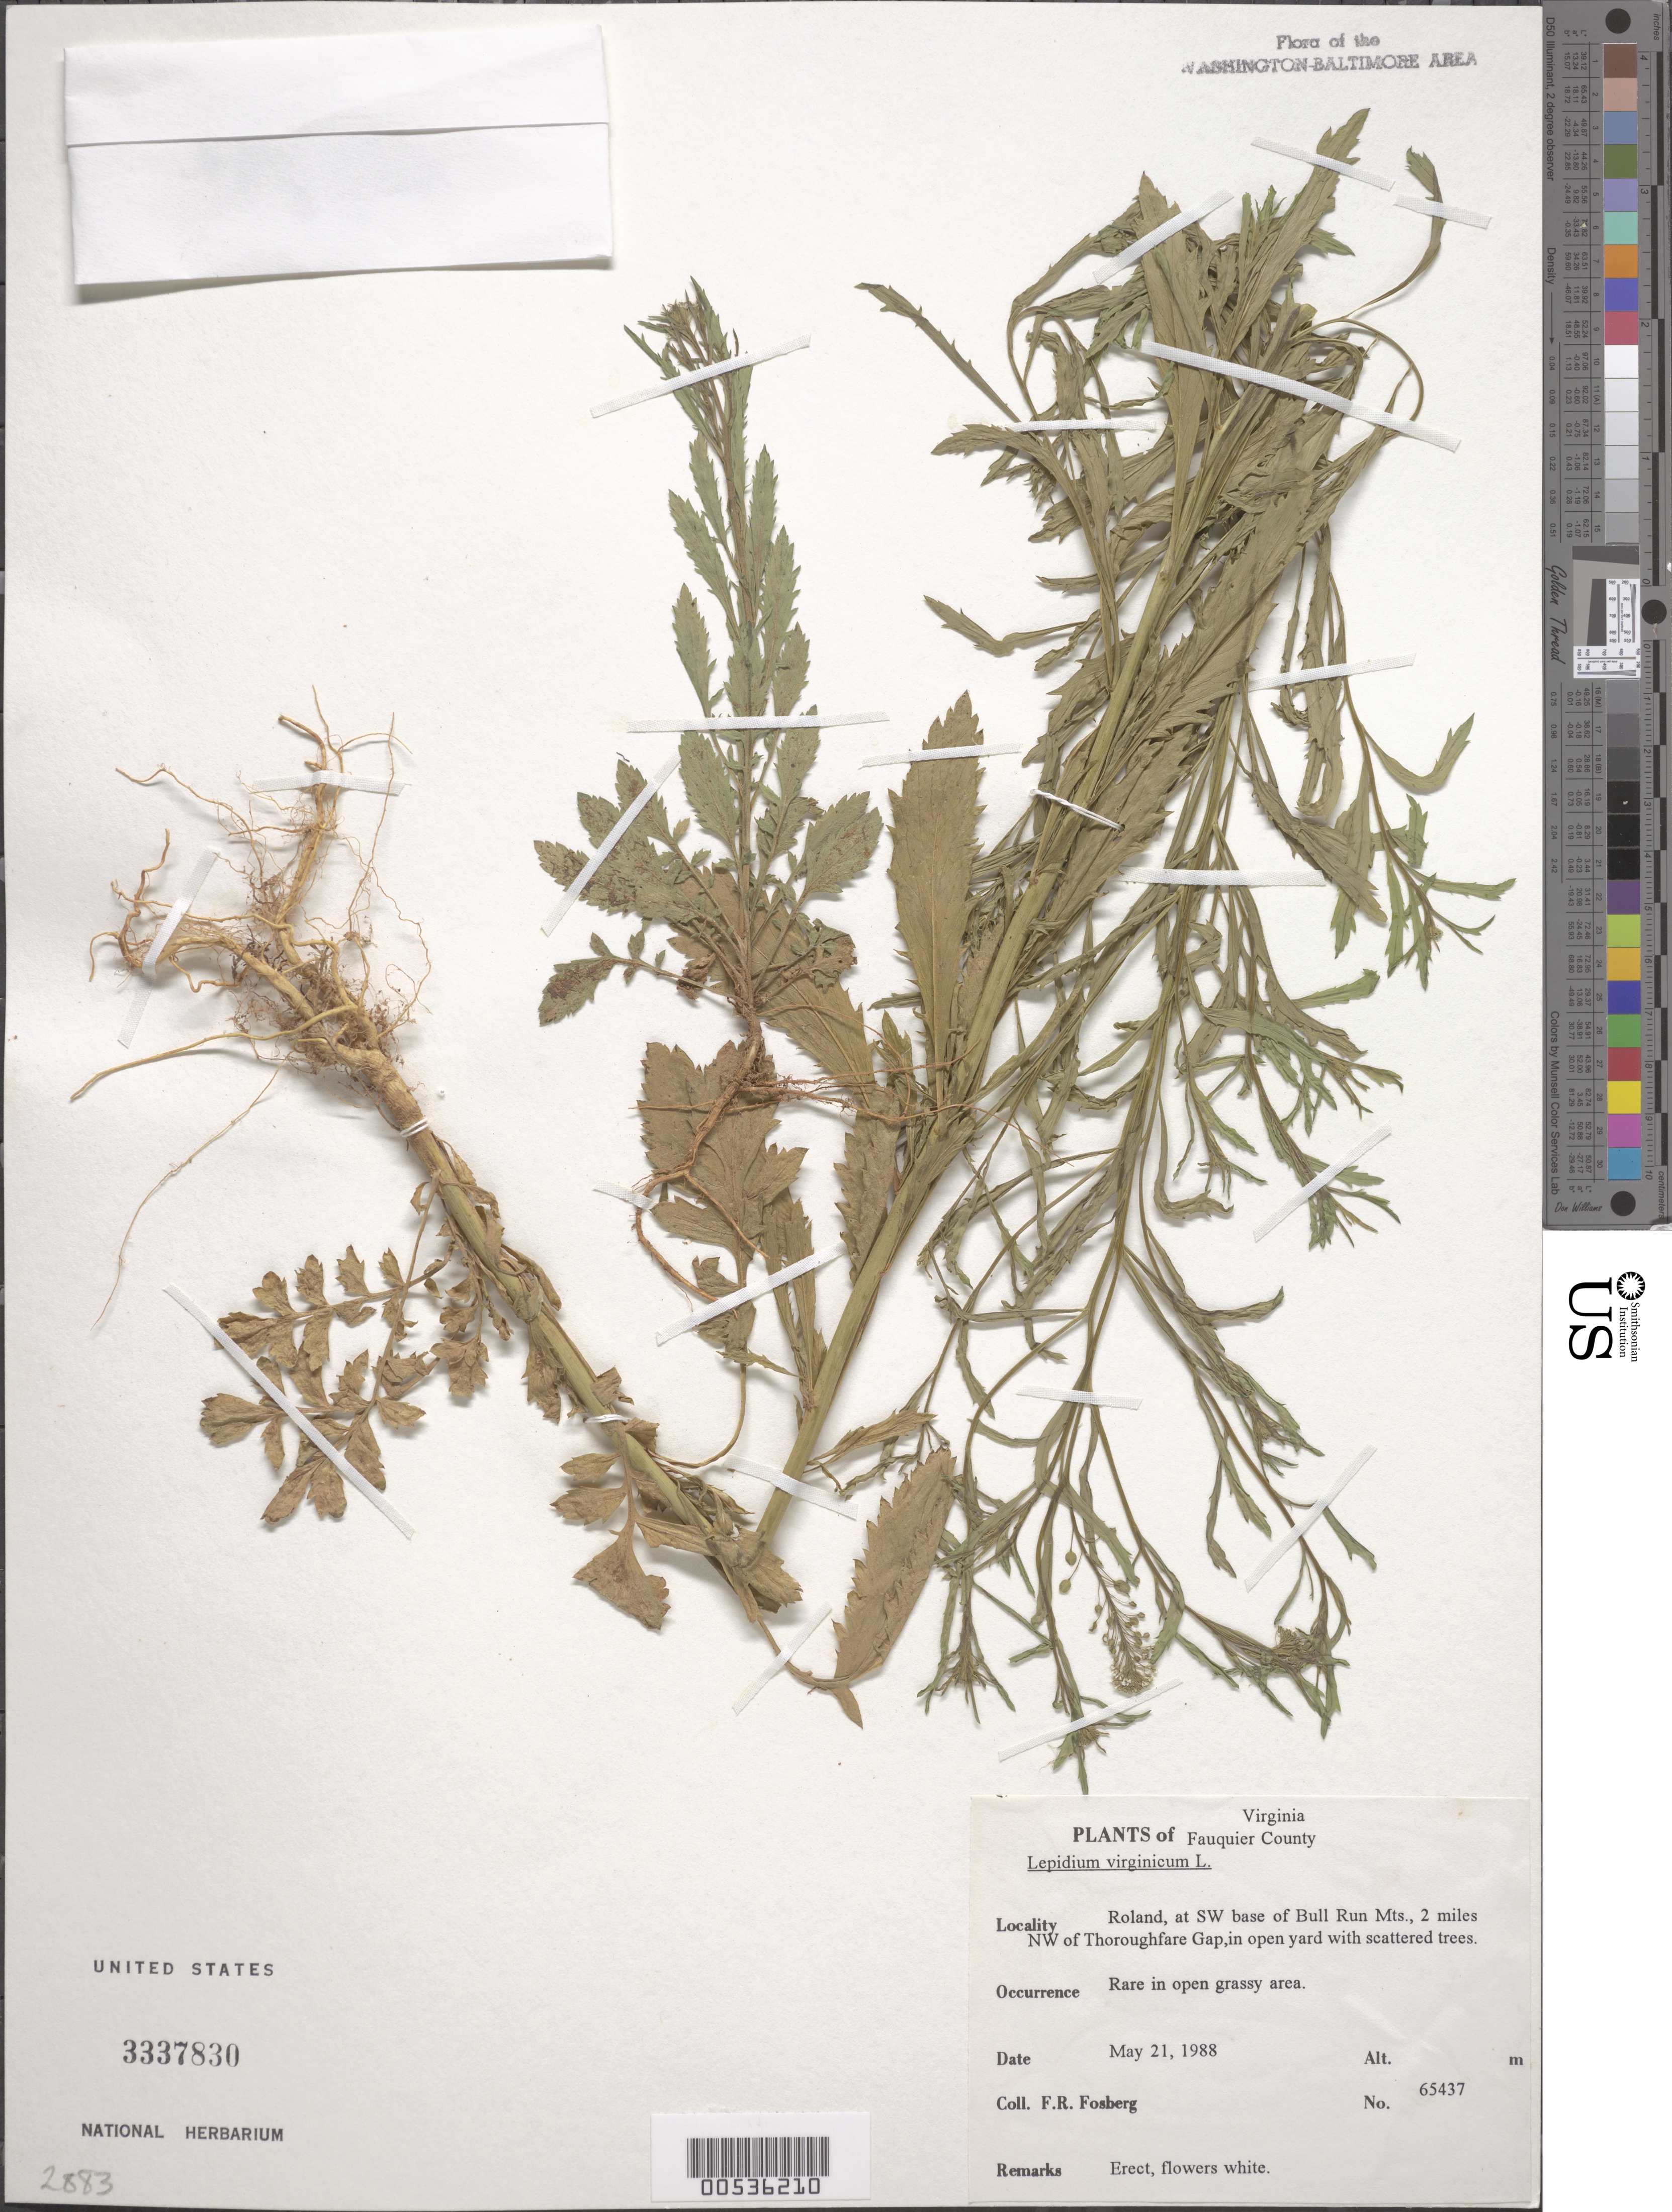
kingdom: Plantae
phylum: Tracheophyta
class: Magnoliopsida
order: Brassicales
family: Brassicaceae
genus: Lepidium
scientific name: Lepidium virginicum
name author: L.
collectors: F. R. Fosberg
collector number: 65437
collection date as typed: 21 May 1988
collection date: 1988-05-21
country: United States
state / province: Virginia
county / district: Fauquier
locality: Roland, SW base of Bull Run Mts., NW of Thorofare Gap Bull Run Mts.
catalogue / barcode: US 3337830